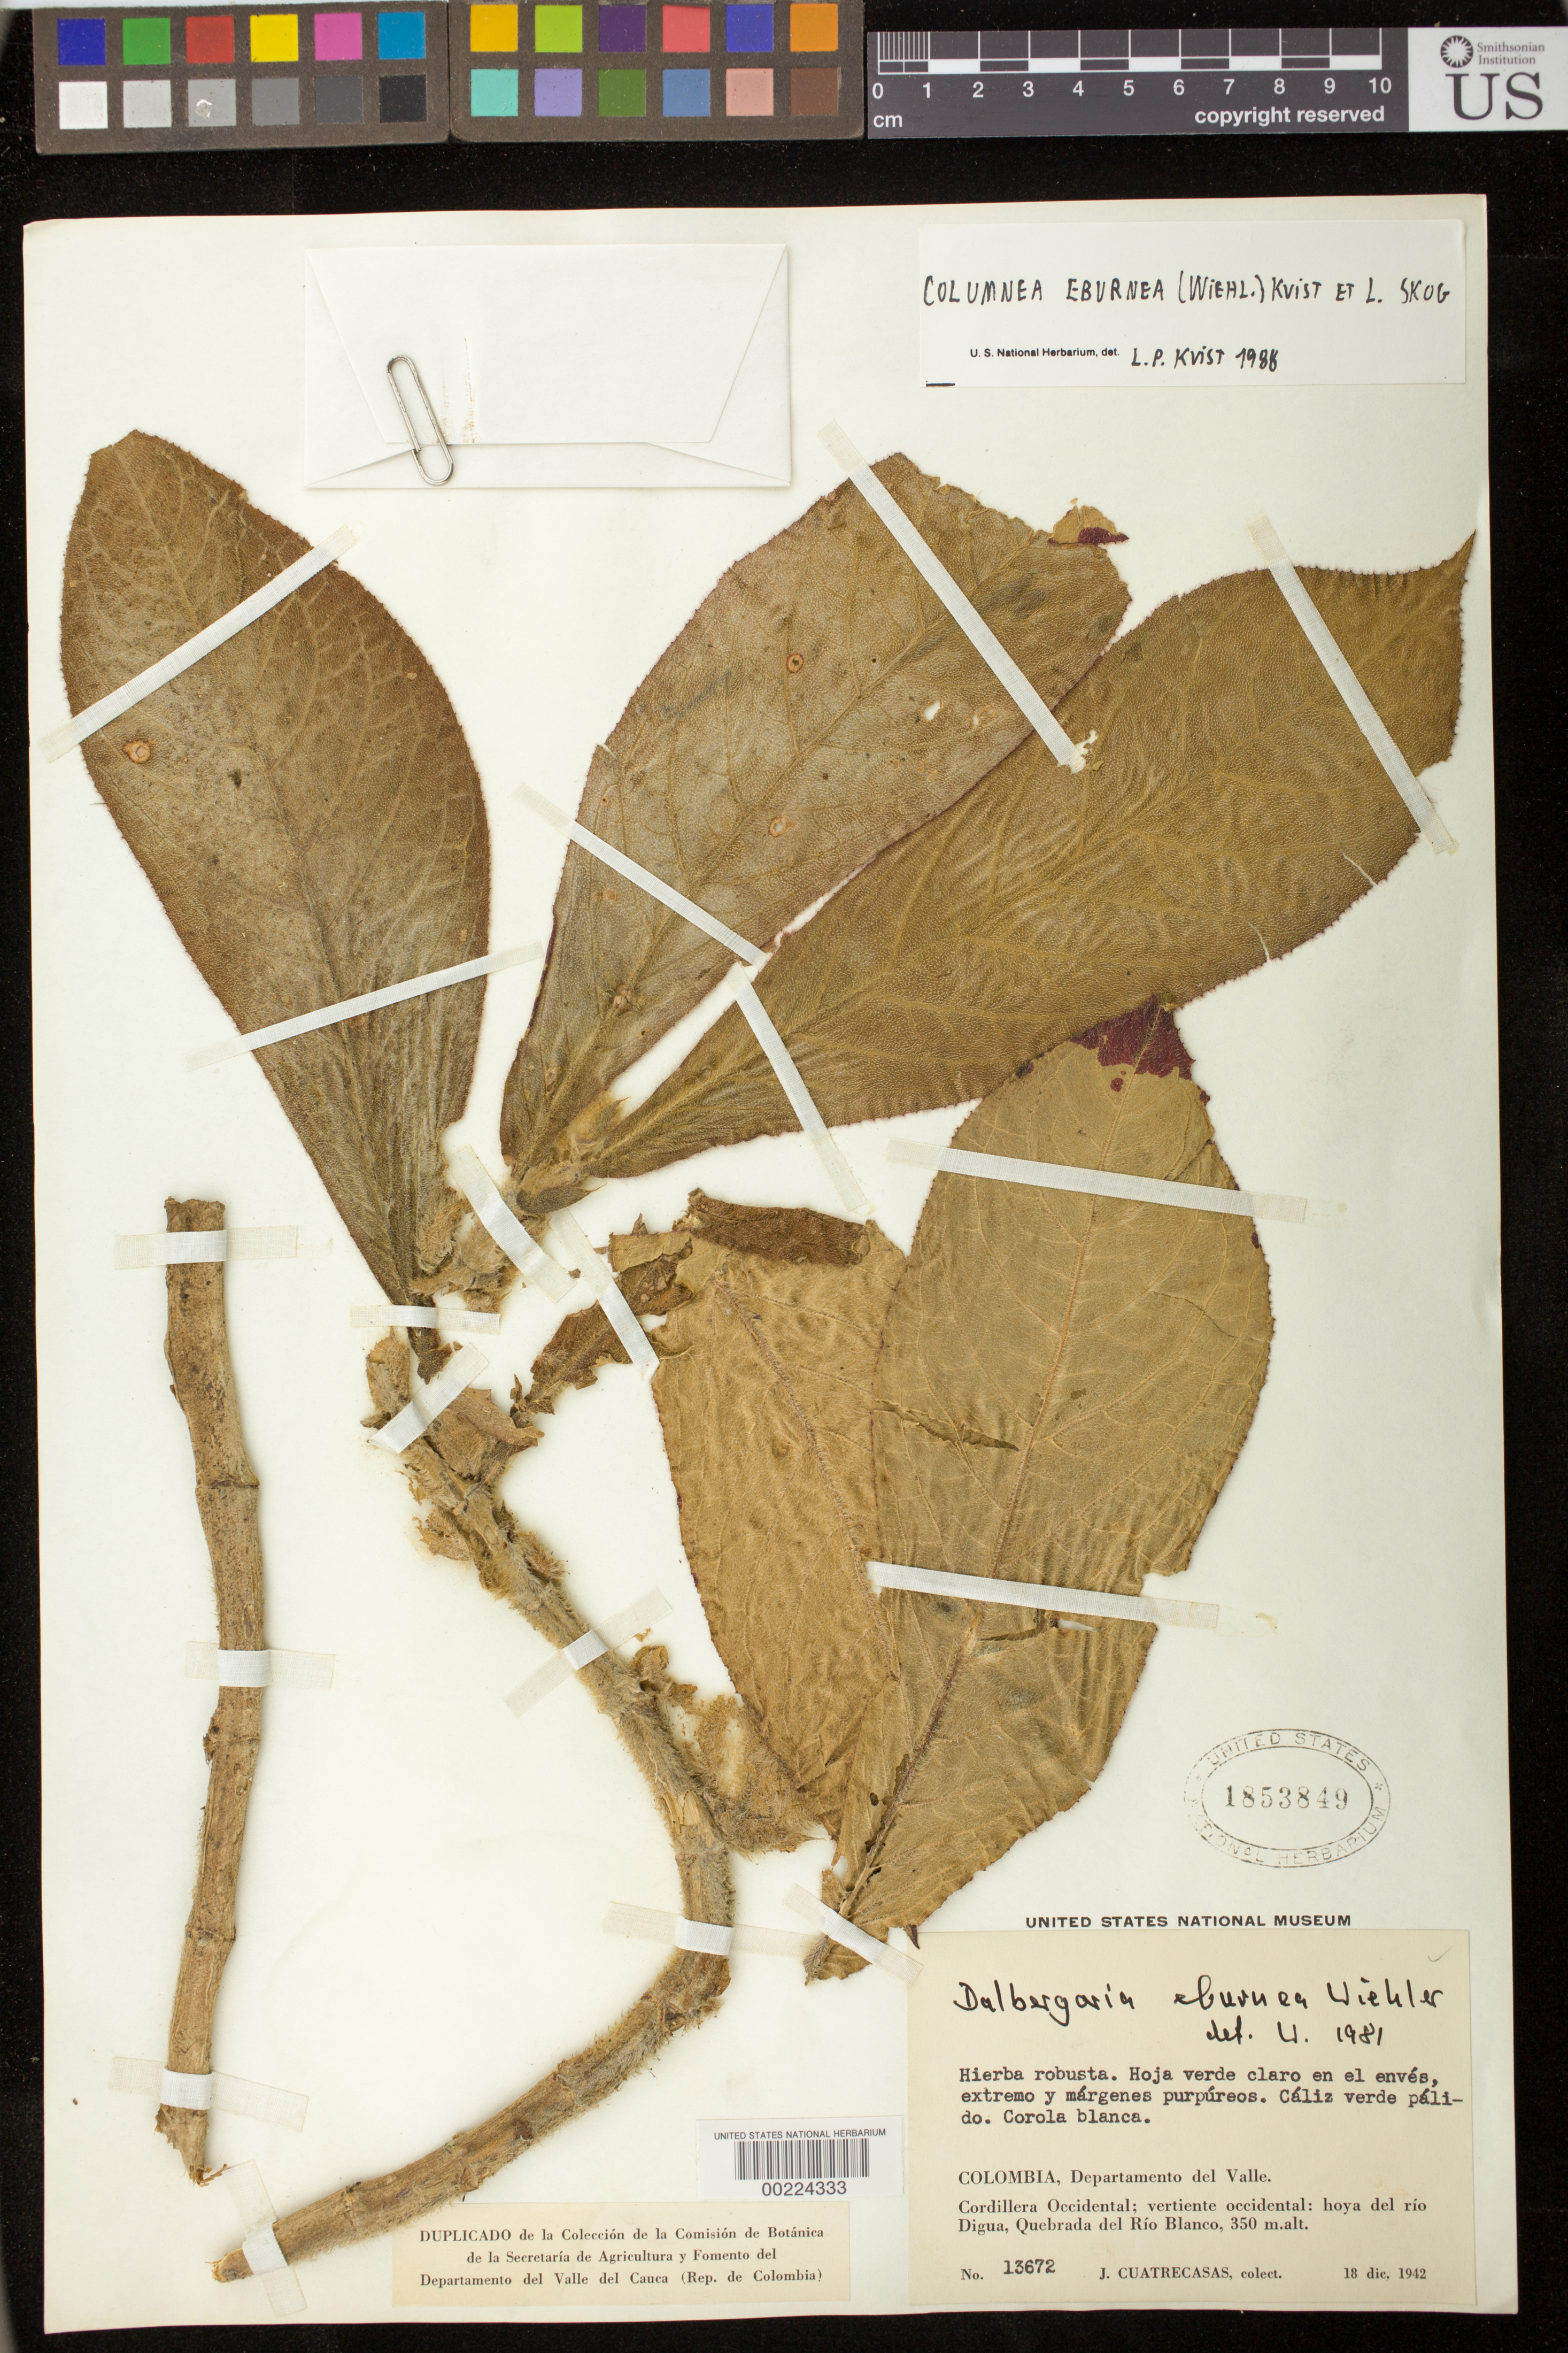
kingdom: Plantae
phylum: Tracheophyta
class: Magnoliopsida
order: Lamiales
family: Gesneriaceae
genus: Columnea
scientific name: Columnea eburnea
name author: (Wiehler) L.P. Kvist & L.E. Skog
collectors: J. Cuatrecasas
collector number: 13672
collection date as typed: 18 Dec 1942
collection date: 1942-12-18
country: Colombia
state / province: Valle del Cauca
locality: Cordillera Occidental, western slope, Valley of Rio Digua, Quebrada del Rio Blanco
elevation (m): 350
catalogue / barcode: US 1853849